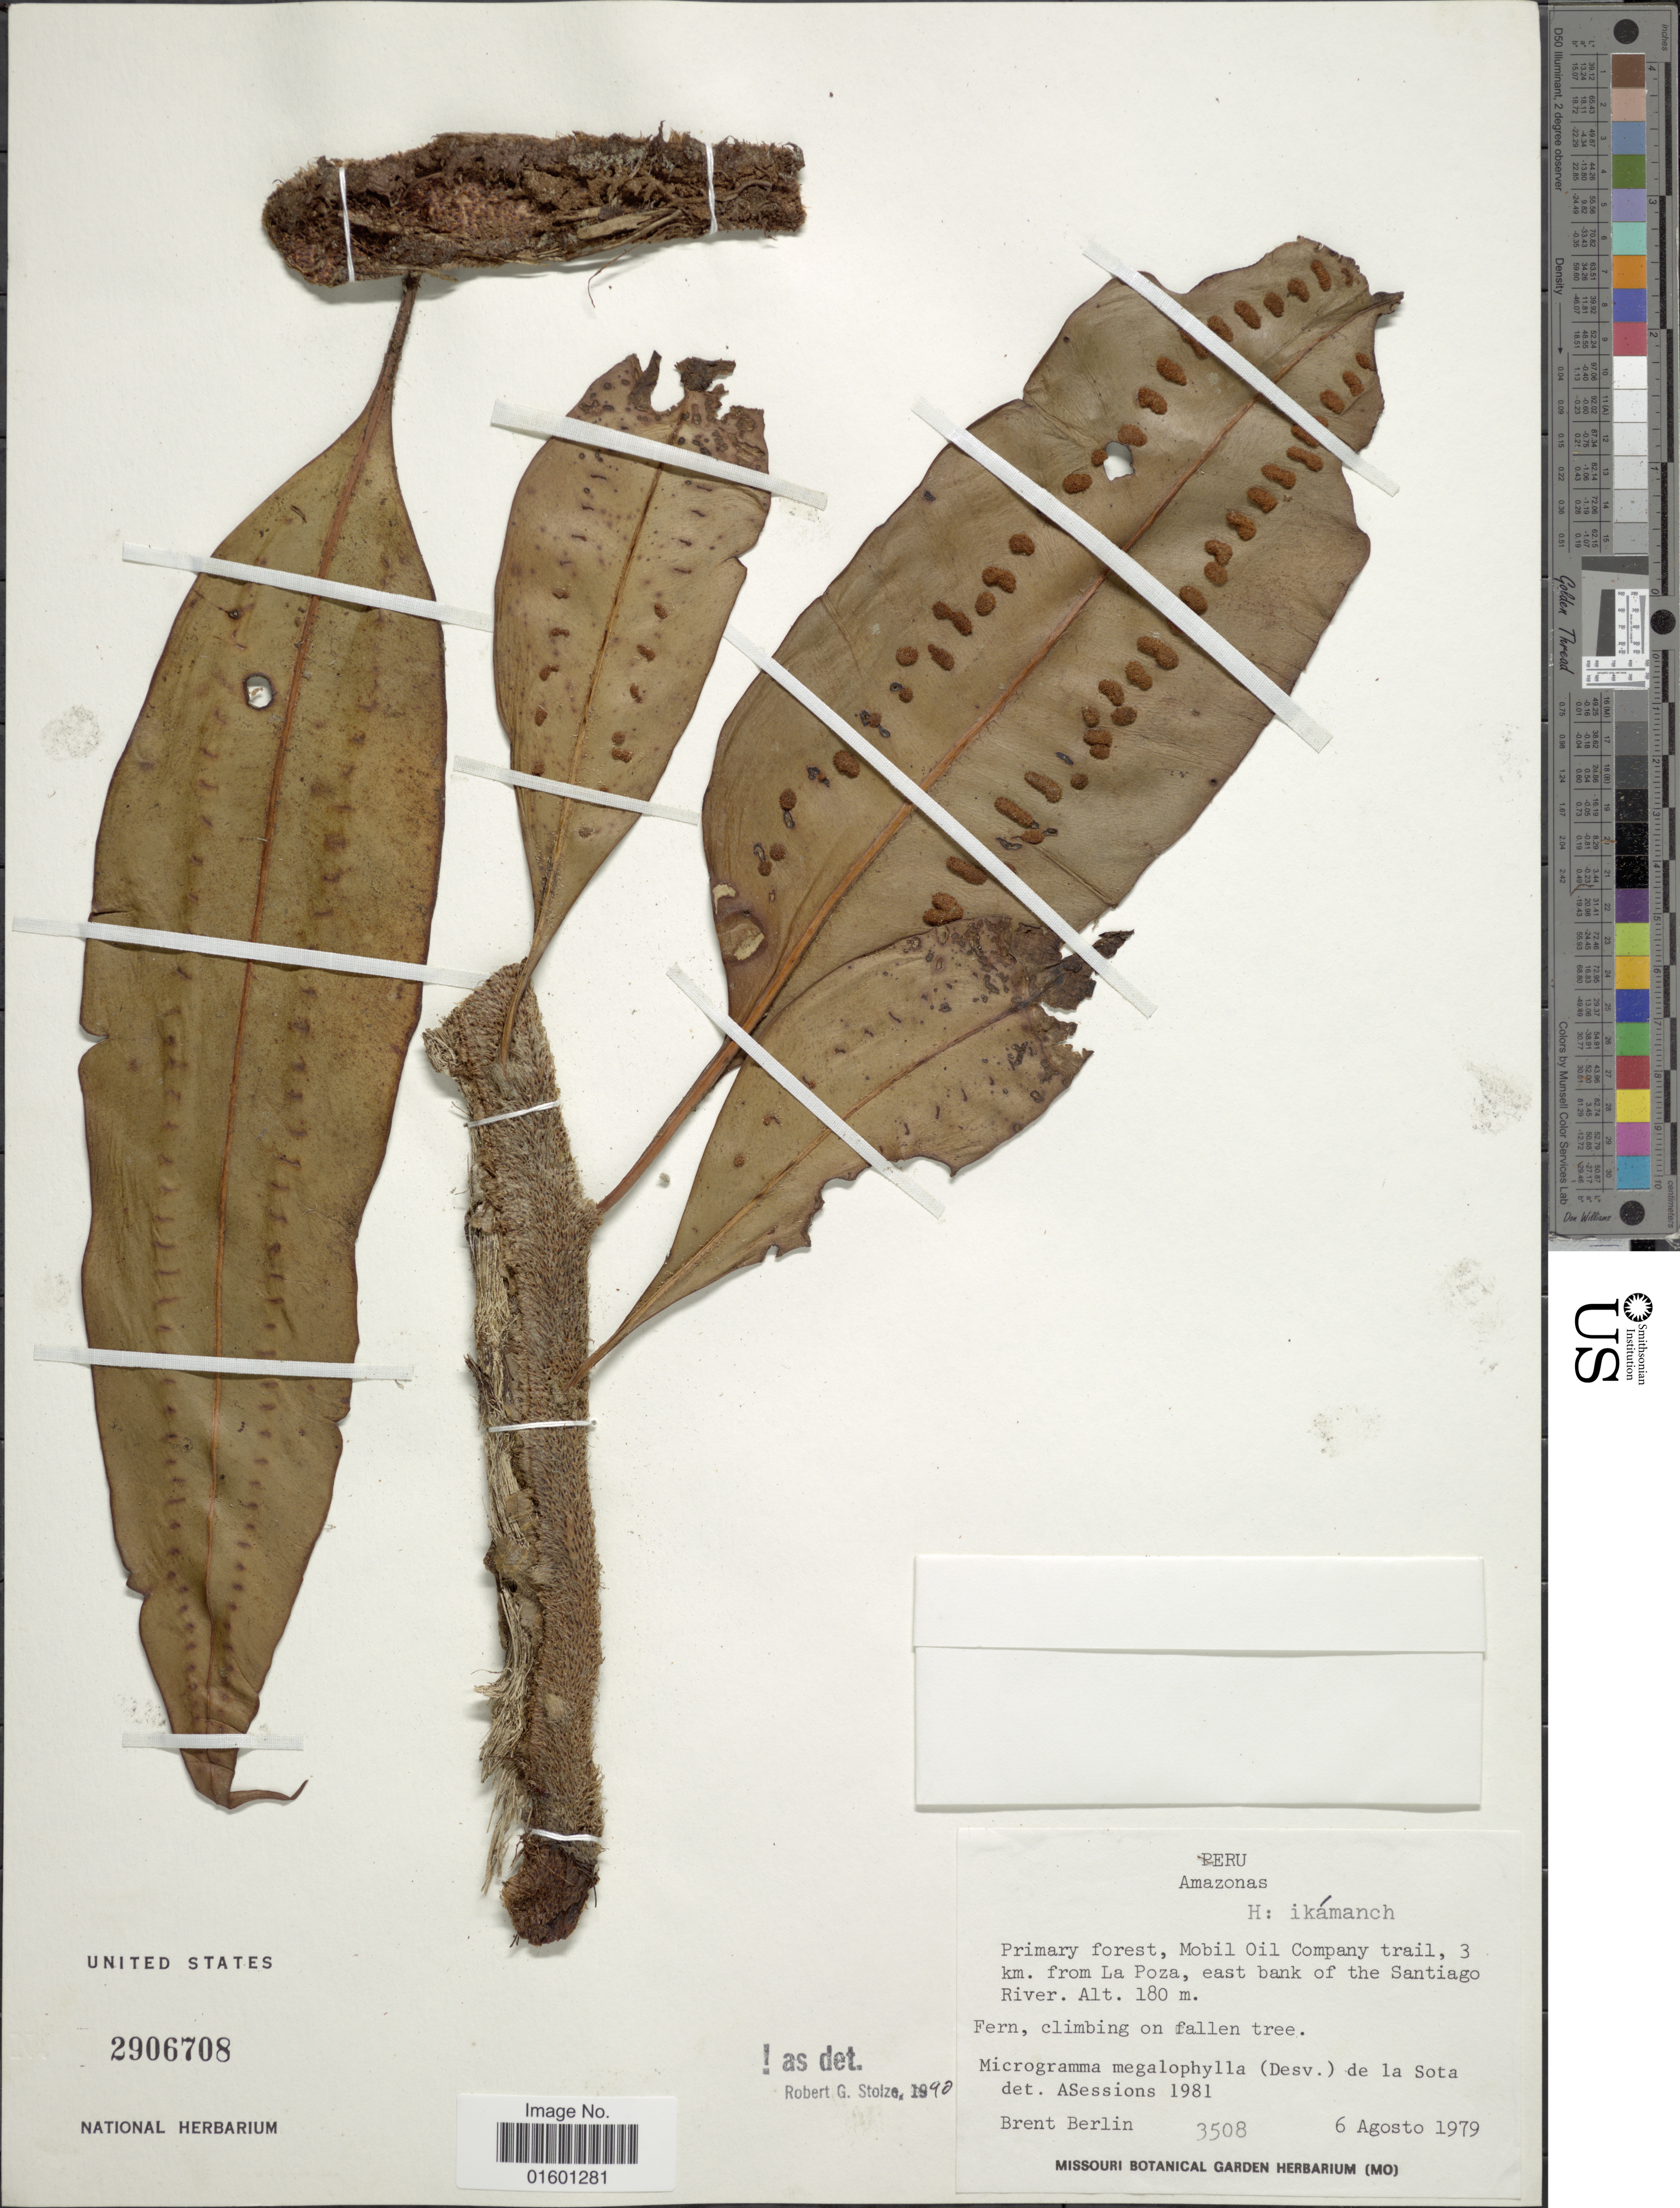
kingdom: Plantae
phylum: Tracheophyta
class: Polypodiopsida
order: Polypodiales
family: Polypodiaceae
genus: Microgramma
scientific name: Microgramma megalophylla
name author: (Desv.) de la Sota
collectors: B. Berlin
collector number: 3508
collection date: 1979-08-06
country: Peru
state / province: Amazonas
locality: Primary forest, Moibil Oil Company trail, 3 km. from La Poza, east bank of the Santiago River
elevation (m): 180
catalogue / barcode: US 2906708